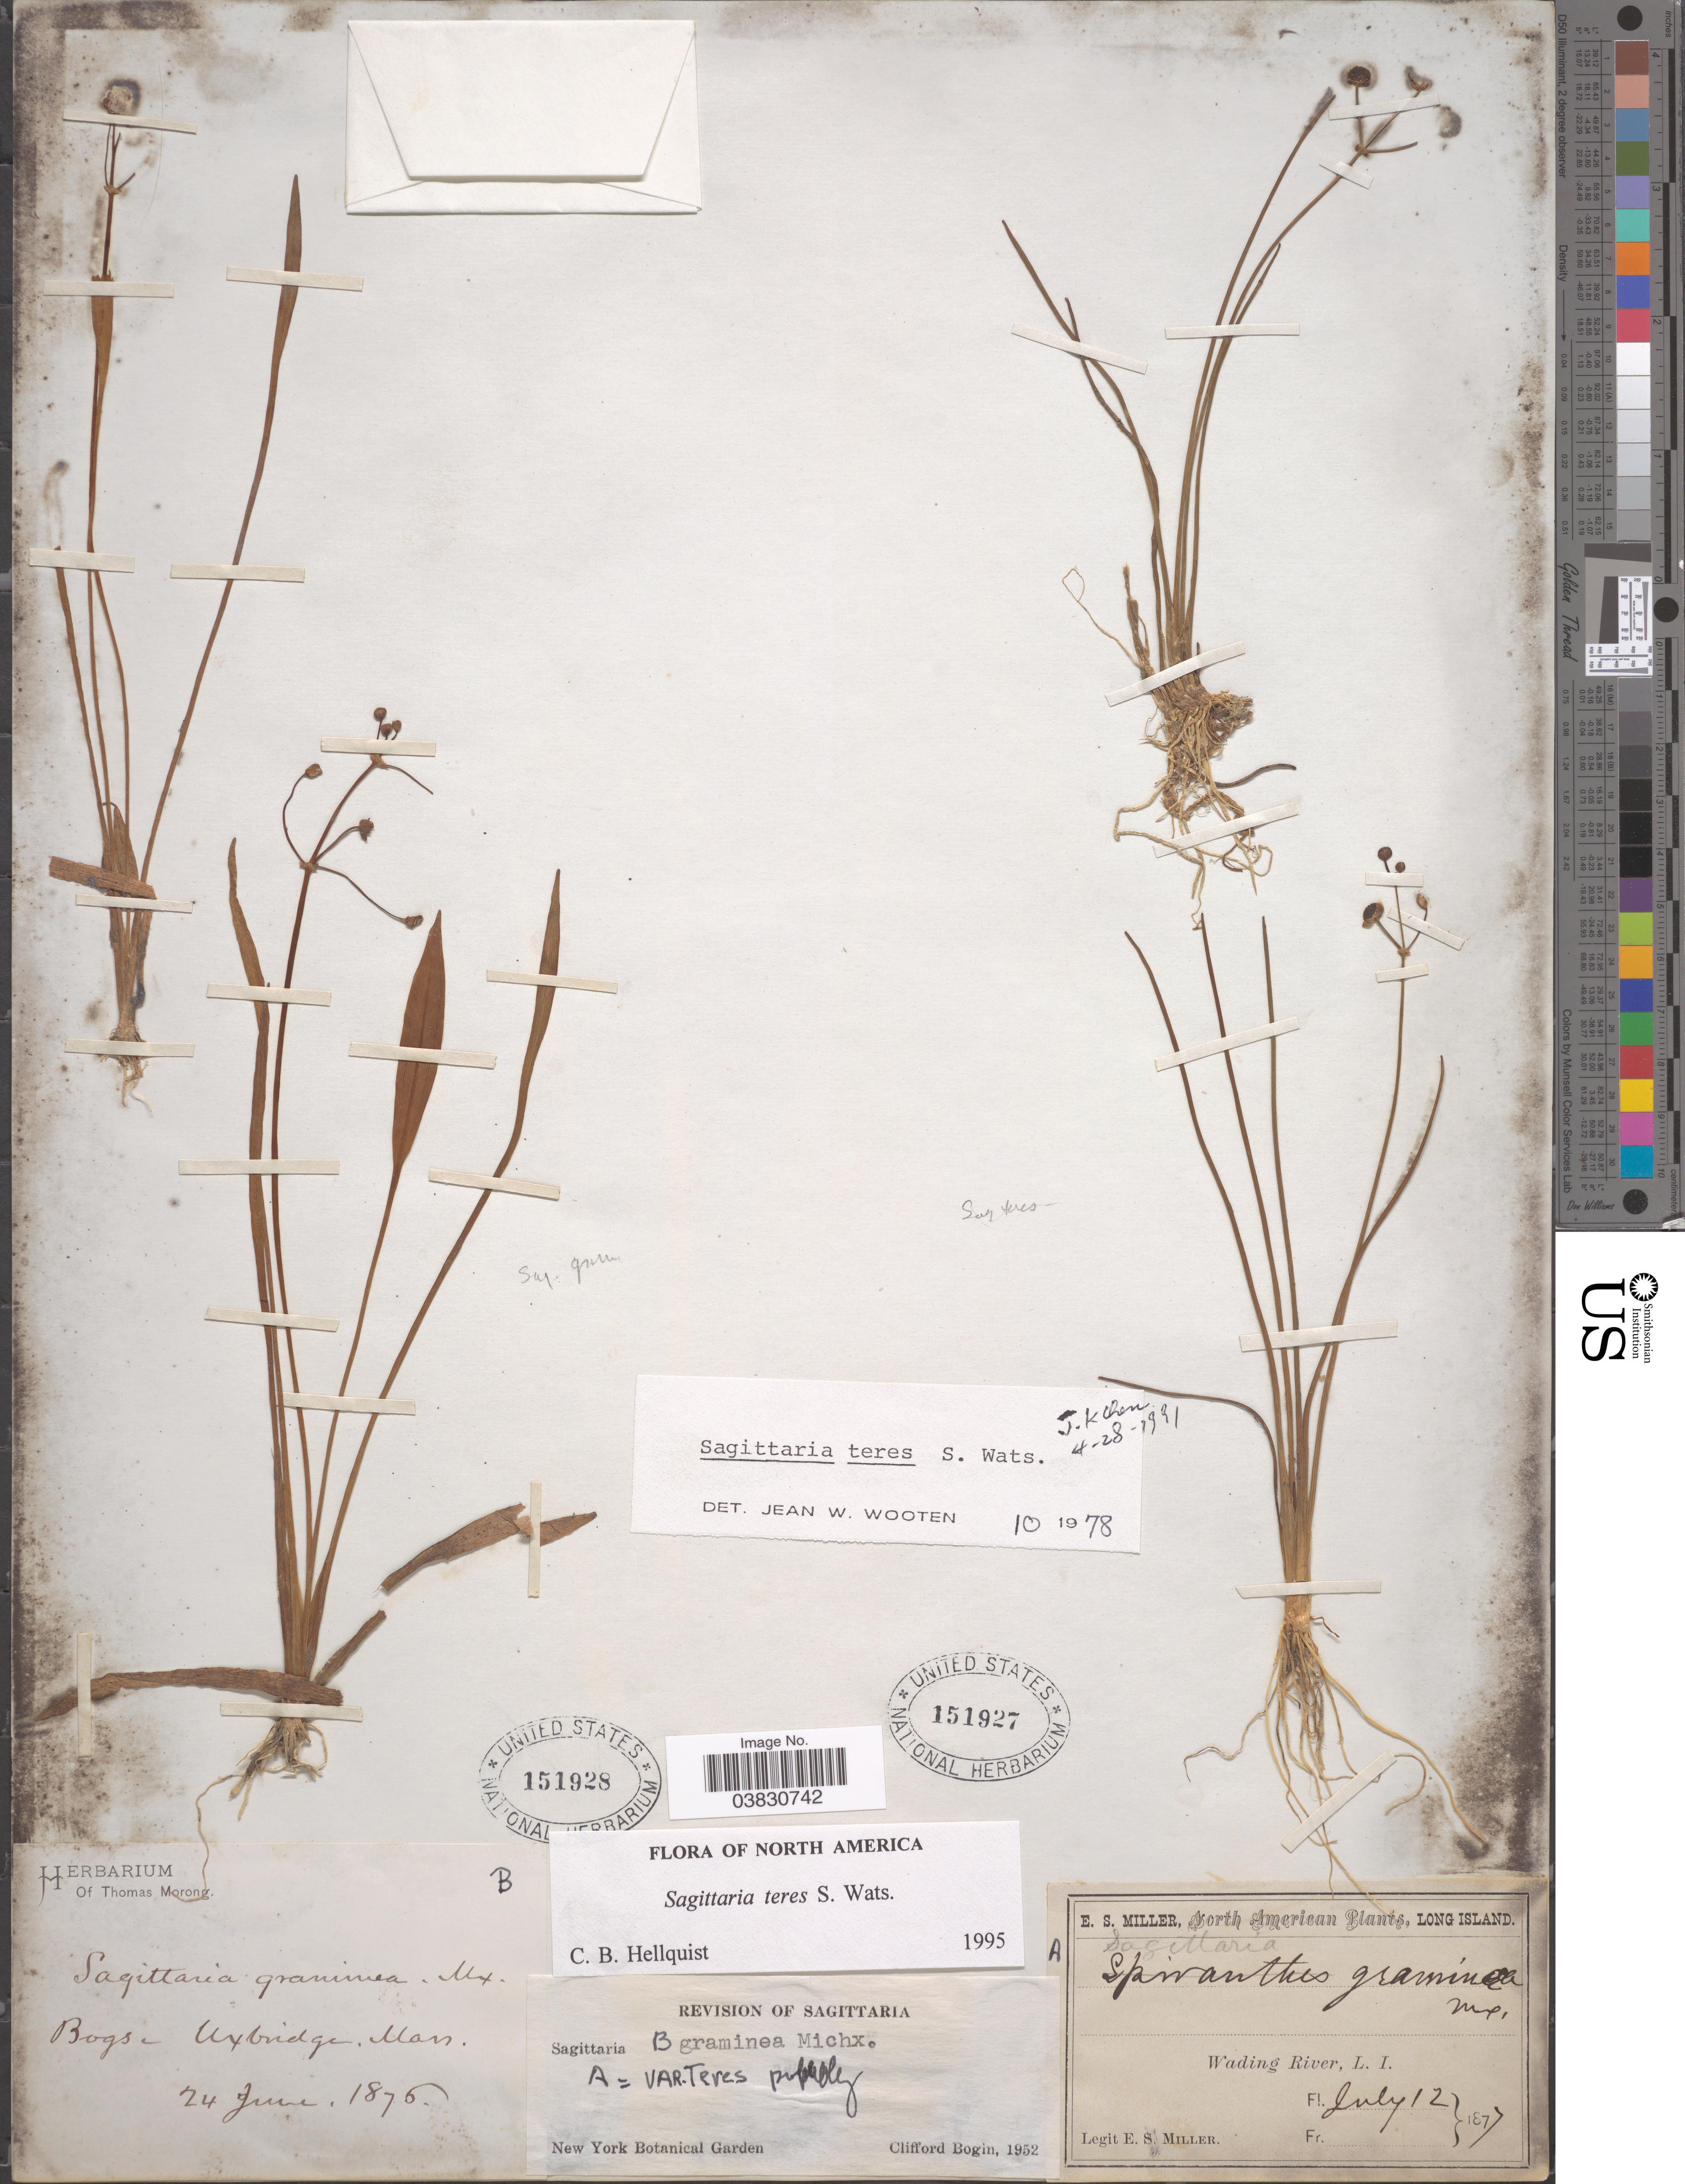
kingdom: Plantae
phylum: Tracheophyta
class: Liliopsida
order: Alismatales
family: Alismataceae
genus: Sagittaria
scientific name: Sagittaria teres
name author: S. Watson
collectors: ex Herb. T. Morong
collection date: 1876-06-24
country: United States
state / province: Massachusetts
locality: Bogse Uxbridge.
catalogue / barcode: US 151928